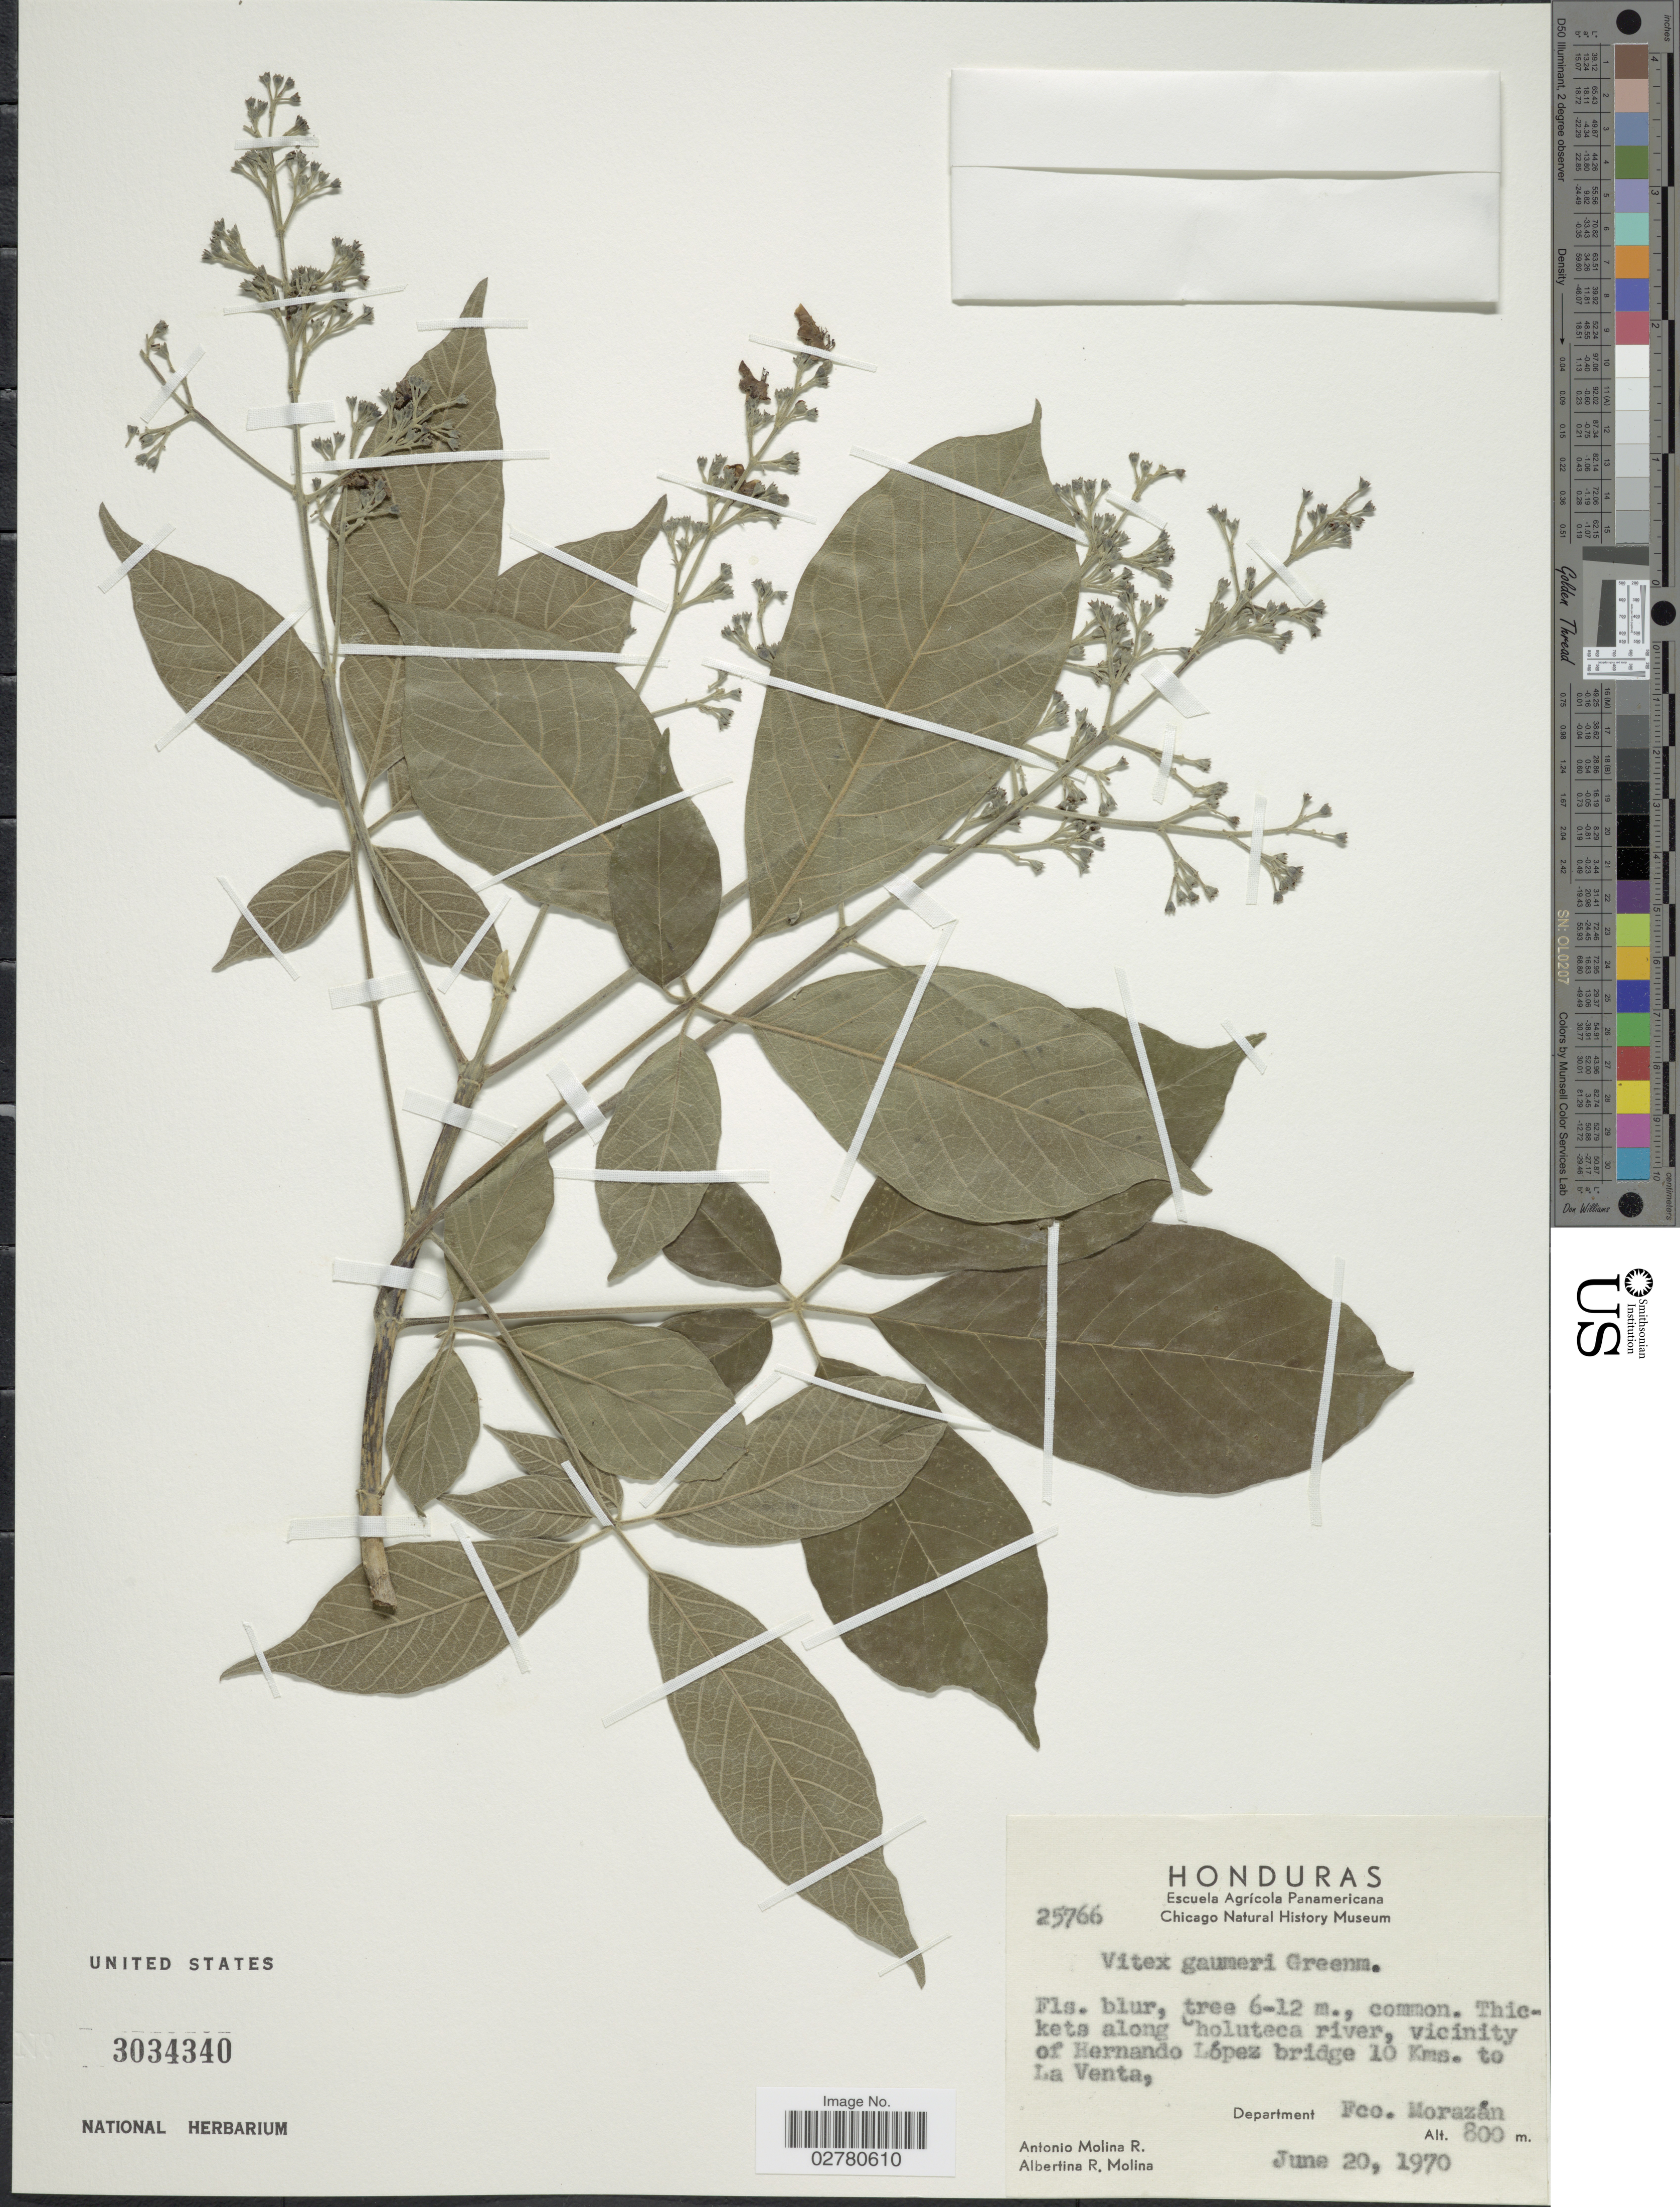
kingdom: Plantae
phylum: Tracheophyta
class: Magnoliopsida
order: Lamiales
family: Lamiaceae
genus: Vitex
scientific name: Vitex gaumeri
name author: Greenm.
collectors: A. Molina R. & A. R. Molina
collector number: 25766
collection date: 1970-06-20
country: Honduras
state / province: Fco. Morazán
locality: Thicket along Choluteca river, vicinity of Hernando López bridge 10 Kms. to La Venta, Department Fco. Morazán.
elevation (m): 800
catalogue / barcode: US 3034340